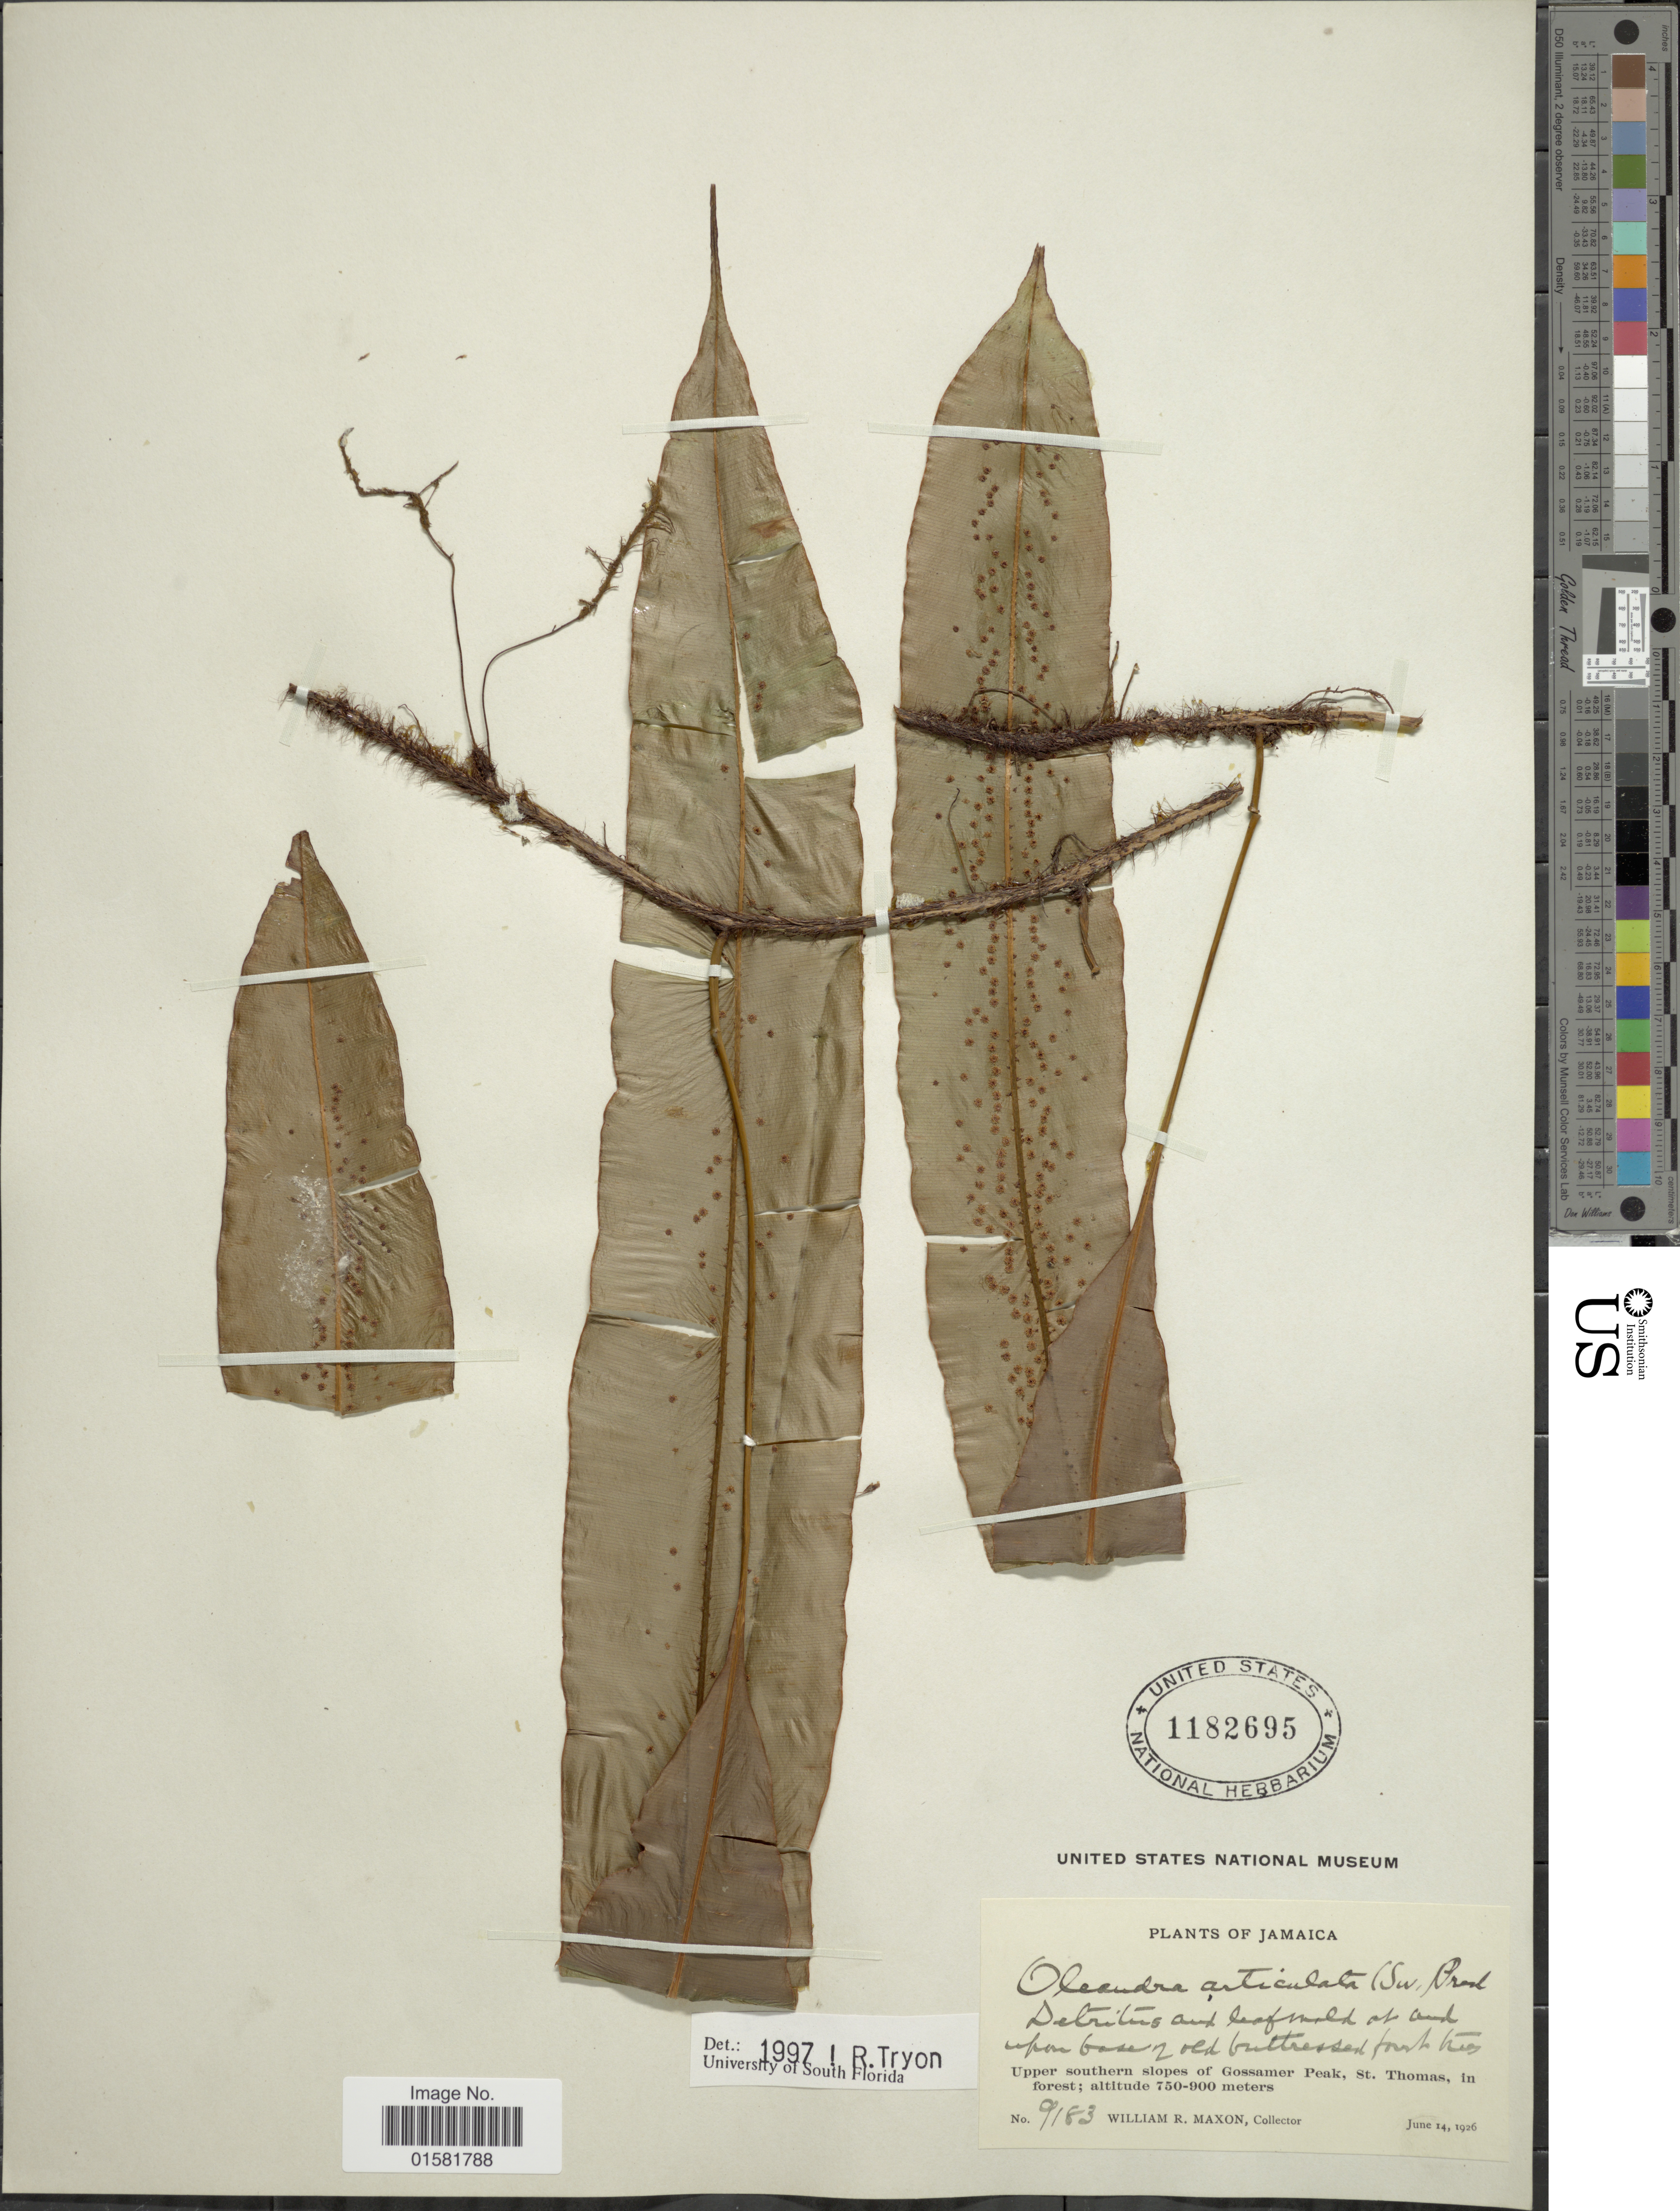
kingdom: Plantae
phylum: Tracheophyta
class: Polypodiopsida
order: Polypodiales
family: Oleandraceae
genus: Oleandra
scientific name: Oleandra articulata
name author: (Sw.) C. Presl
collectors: W. R. Maxon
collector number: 9183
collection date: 1926-06-14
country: Jamaica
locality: Jamaica, upper southern slopes of Gossamer Peak, St. Thomas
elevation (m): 750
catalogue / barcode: US 1182695